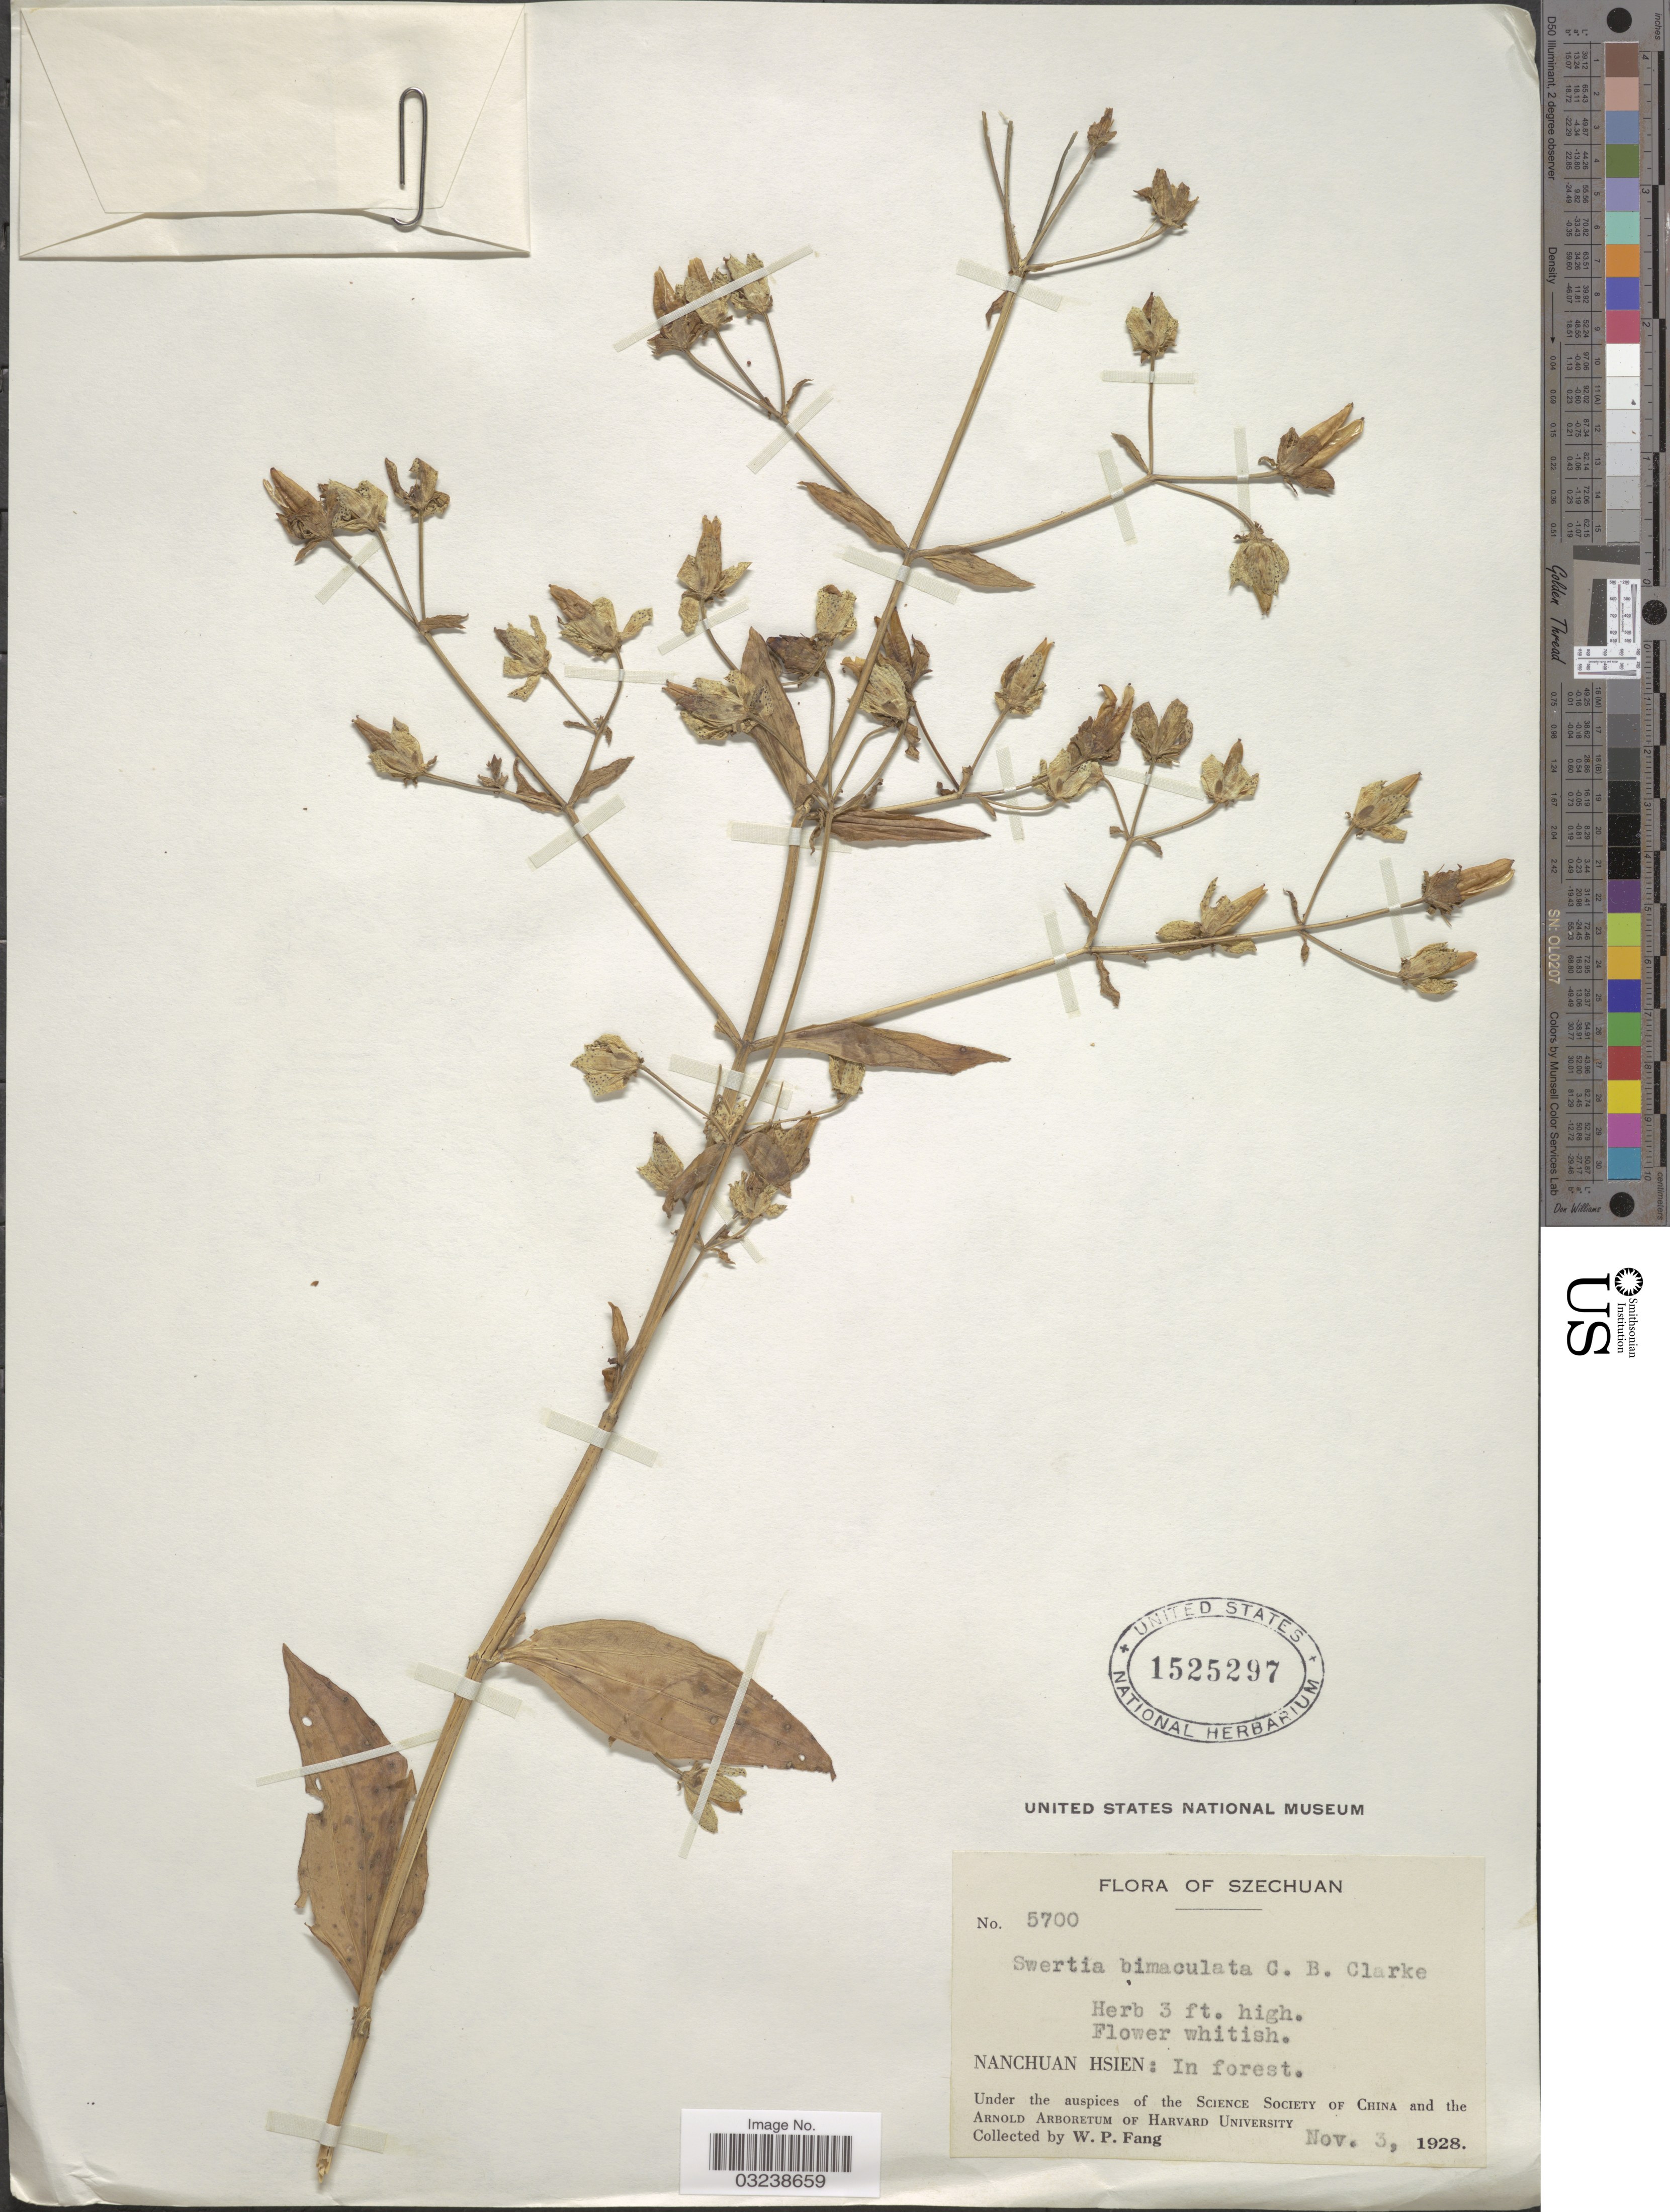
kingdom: Plantae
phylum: Tracheophyta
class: Magnoliopsida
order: Gentianales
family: Gentianaceae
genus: Swertia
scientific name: Swertia bimaculata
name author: (Siebold & Zucc.) Hook. f. & Thomson ex C.B. Clarke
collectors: W. P. Fang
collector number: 5700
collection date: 1928-11-03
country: China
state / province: Sichuan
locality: Szechuan. Nanchuan Hsien: In forest.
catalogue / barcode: US 1525297